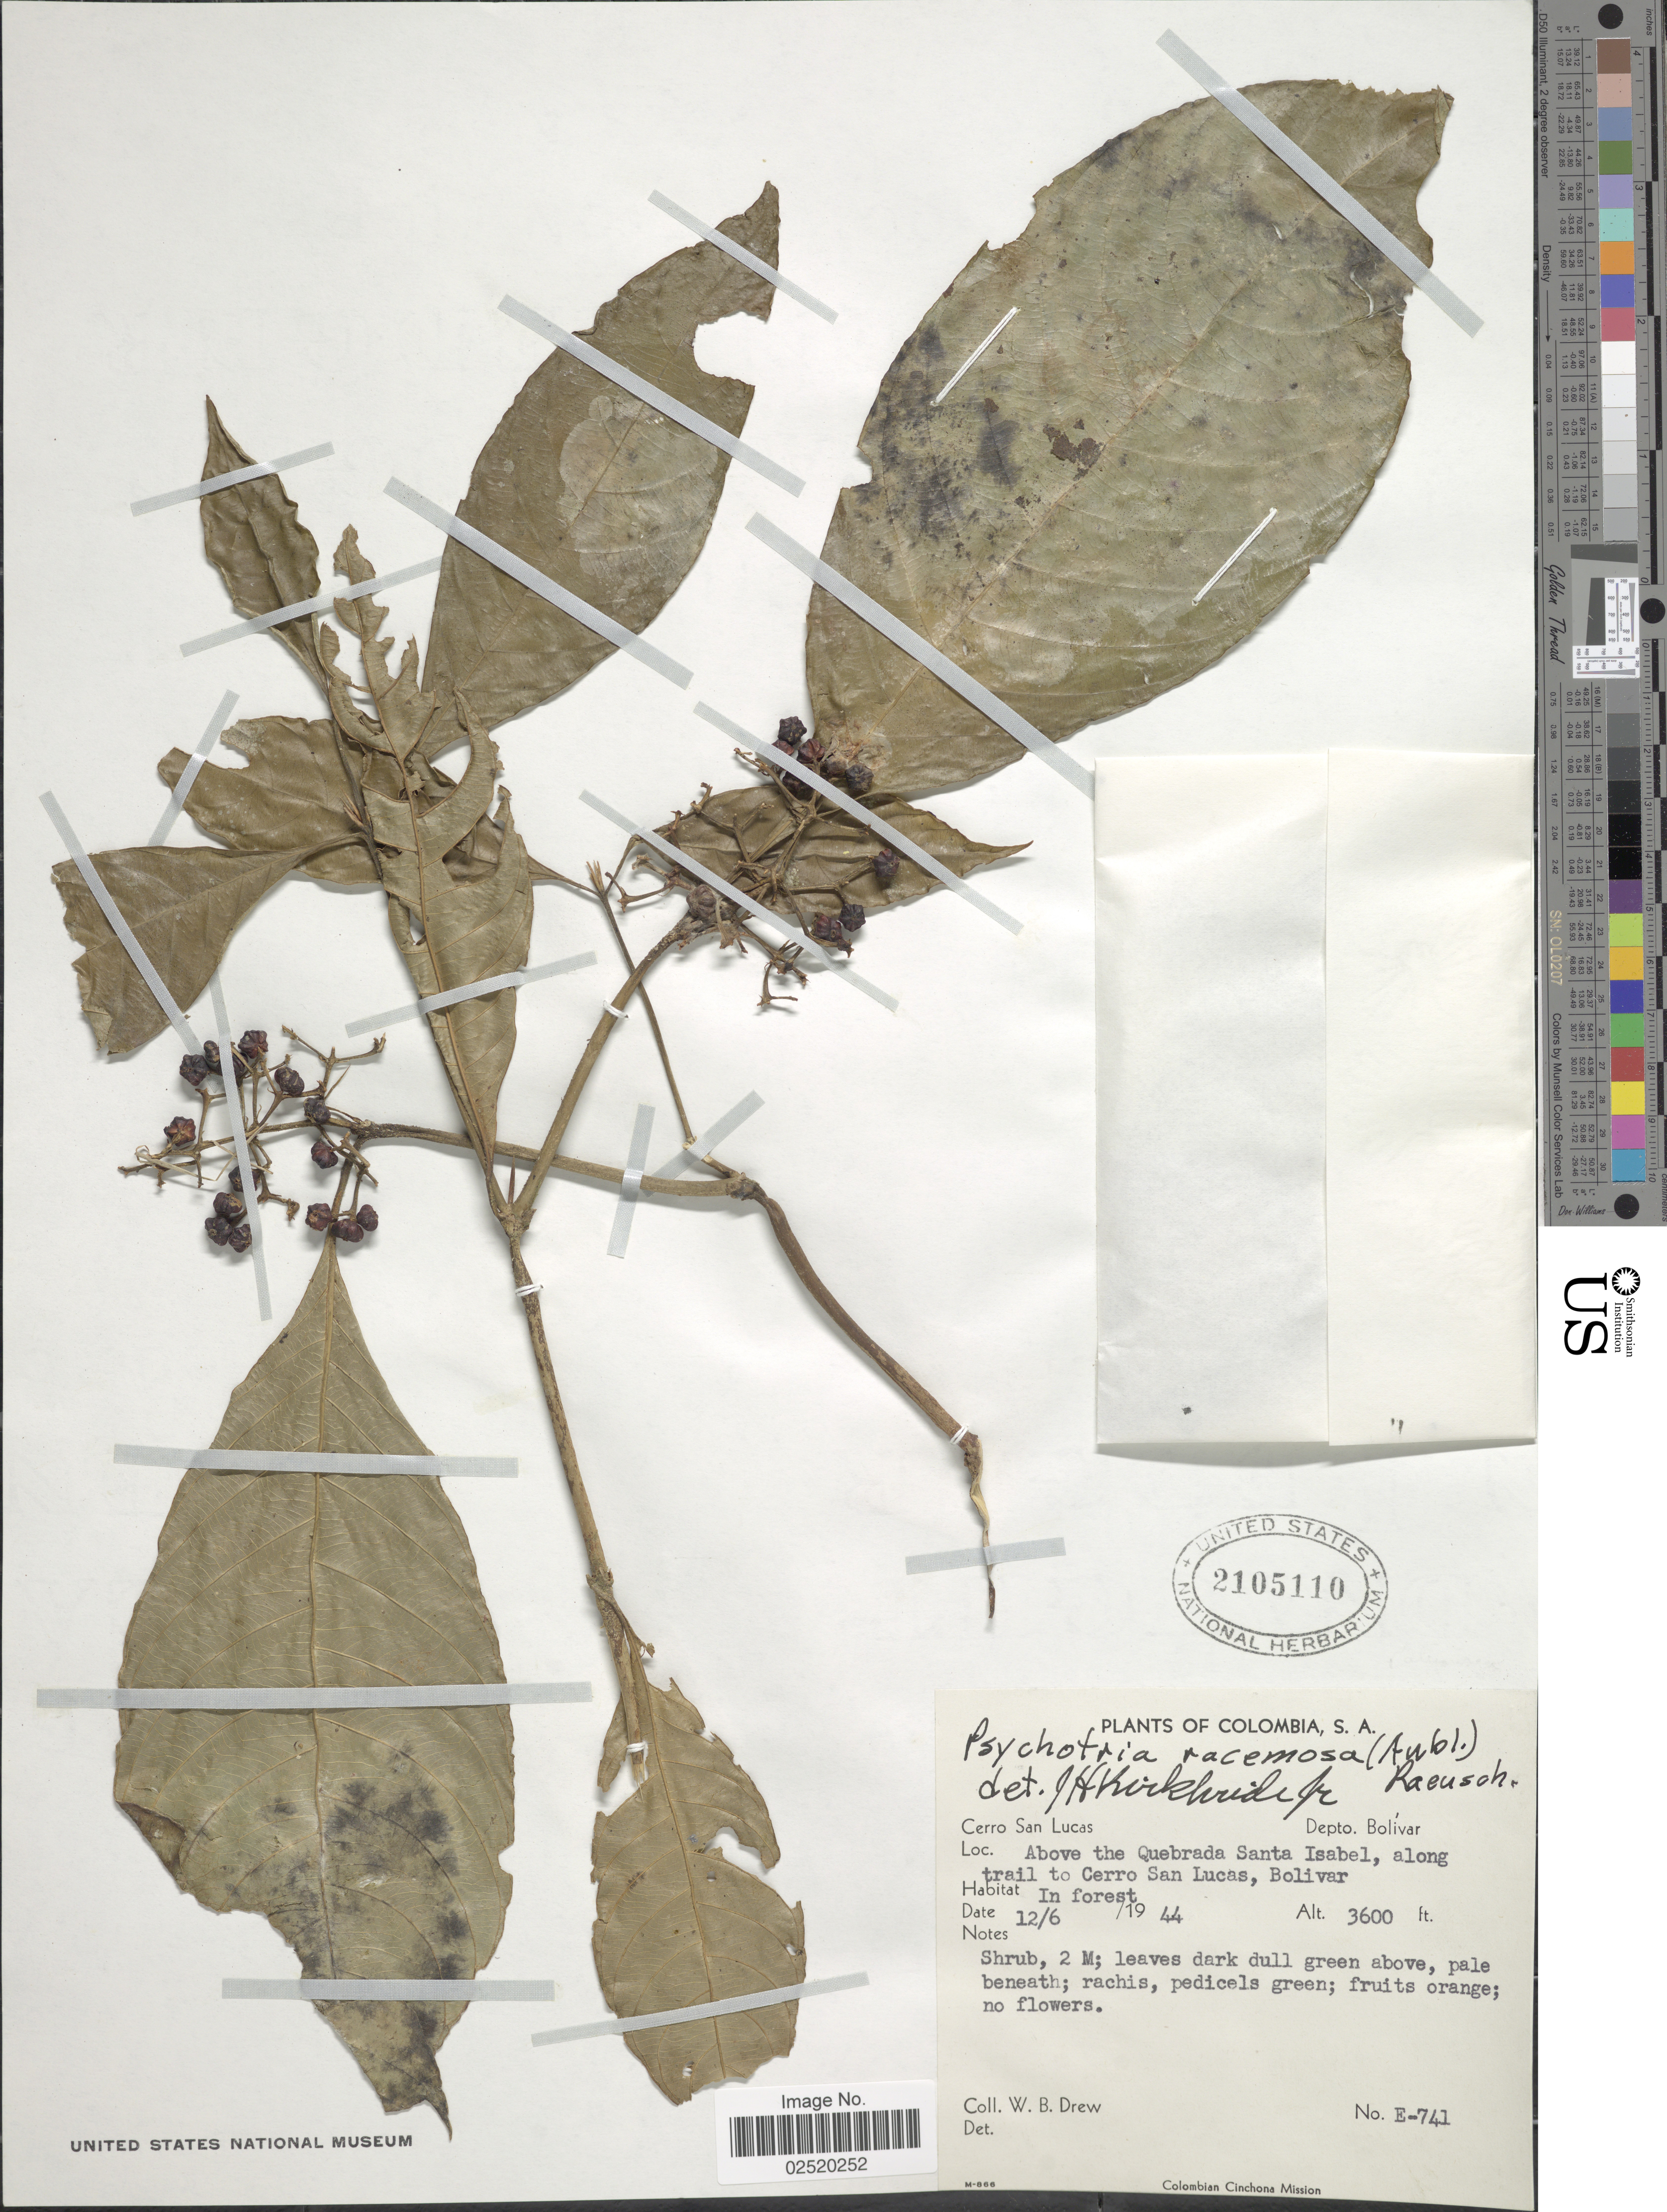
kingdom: Plantae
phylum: Tracheophyta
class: Magnoliopsida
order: Gentianales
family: Rubiaceae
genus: Psychotria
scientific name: Psychotria racemosa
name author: Rich.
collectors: W. B. Drew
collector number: E-741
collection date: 1944-06-12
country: Colombia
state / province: Bolívar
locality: Cerro San Lucas, Depto. Bolivar, Above the Quebrada Santa Isabel, along trail to Cerro San Lucas, Bolivar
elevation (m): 1097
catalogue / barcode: US 2105110